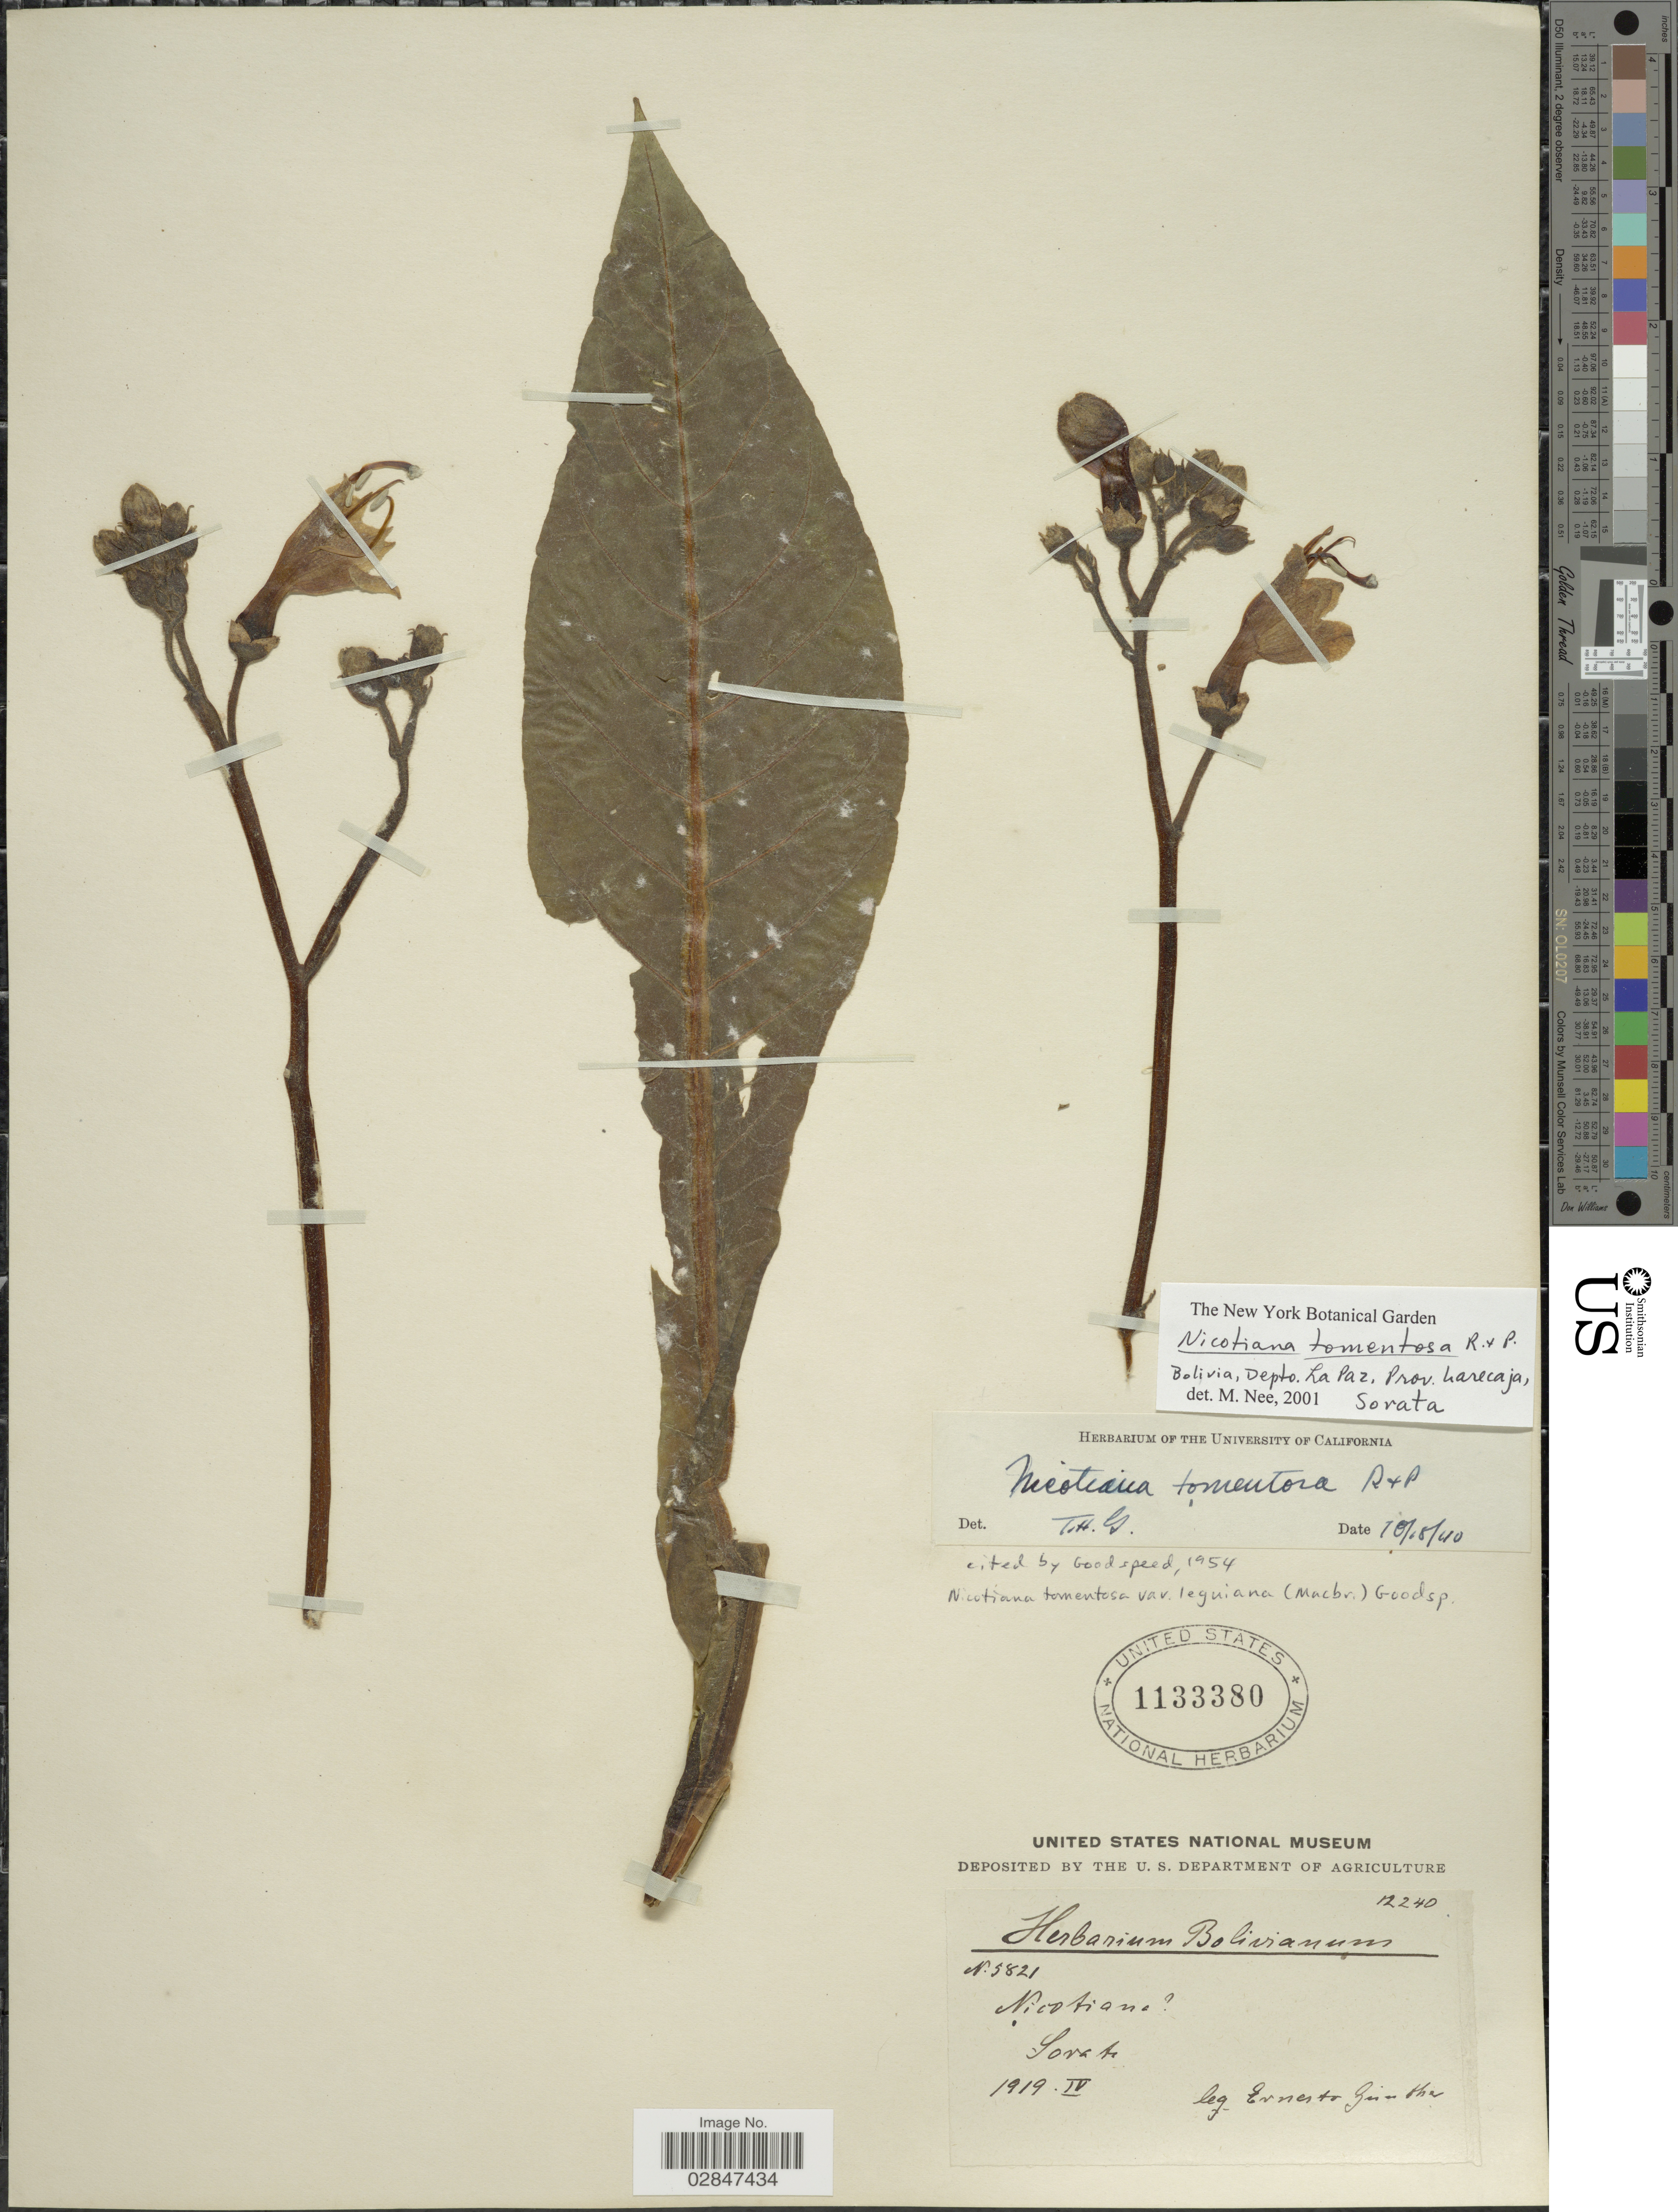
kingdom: Plantae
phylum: Tracheophyta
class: Magnoliopsida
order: Solanales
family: Solanaceae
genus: Nicotiana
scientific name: Nicotiana tomentosa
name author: Ruiz & Pav.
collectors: E. Gunther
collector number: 5821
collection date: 1919-04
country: Bolivia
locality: Sorata.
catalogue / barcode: US 1133380